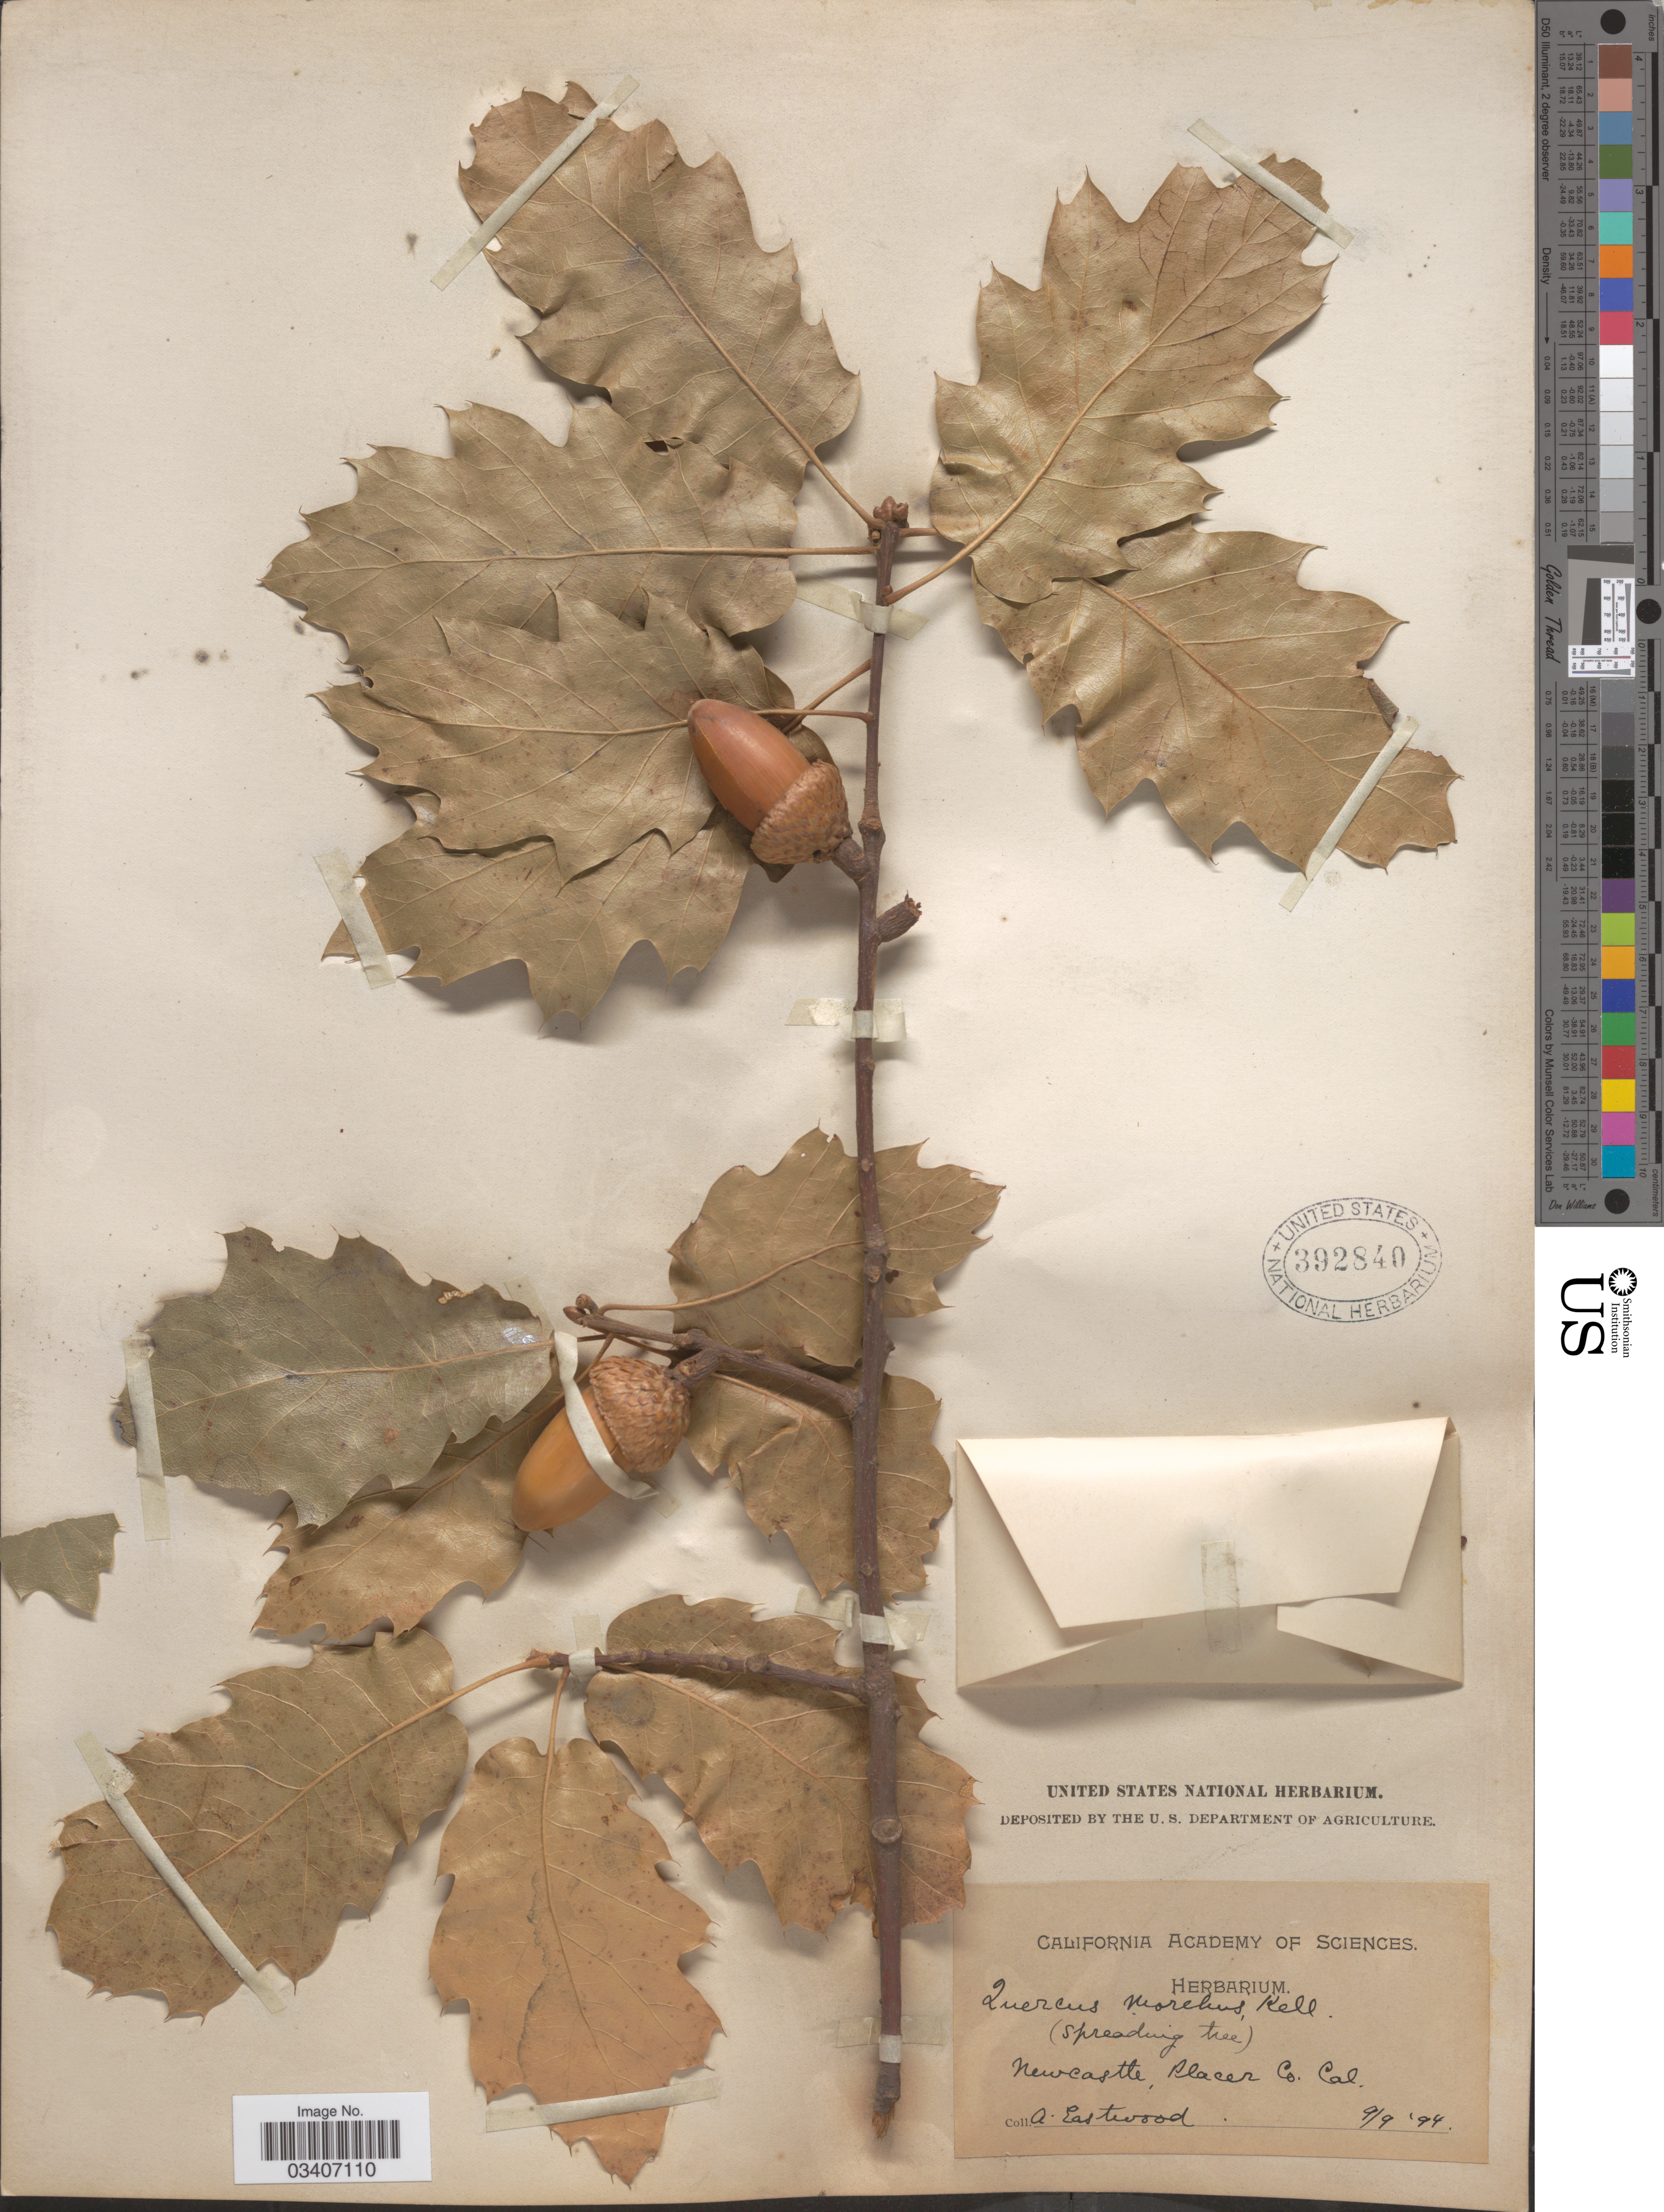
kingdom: Plantae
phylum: Tracheophyta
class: Magnoliopsida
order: Fagales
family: Fagaceae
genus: Quercus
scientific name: Quercus x moreha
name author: Kellogg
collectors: A. Eastwood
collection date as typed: Transcribed d/m/y: 9/9/94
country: United States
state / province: California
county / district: Placer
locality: Newcastle, Placer Co.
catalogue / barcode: US 392840